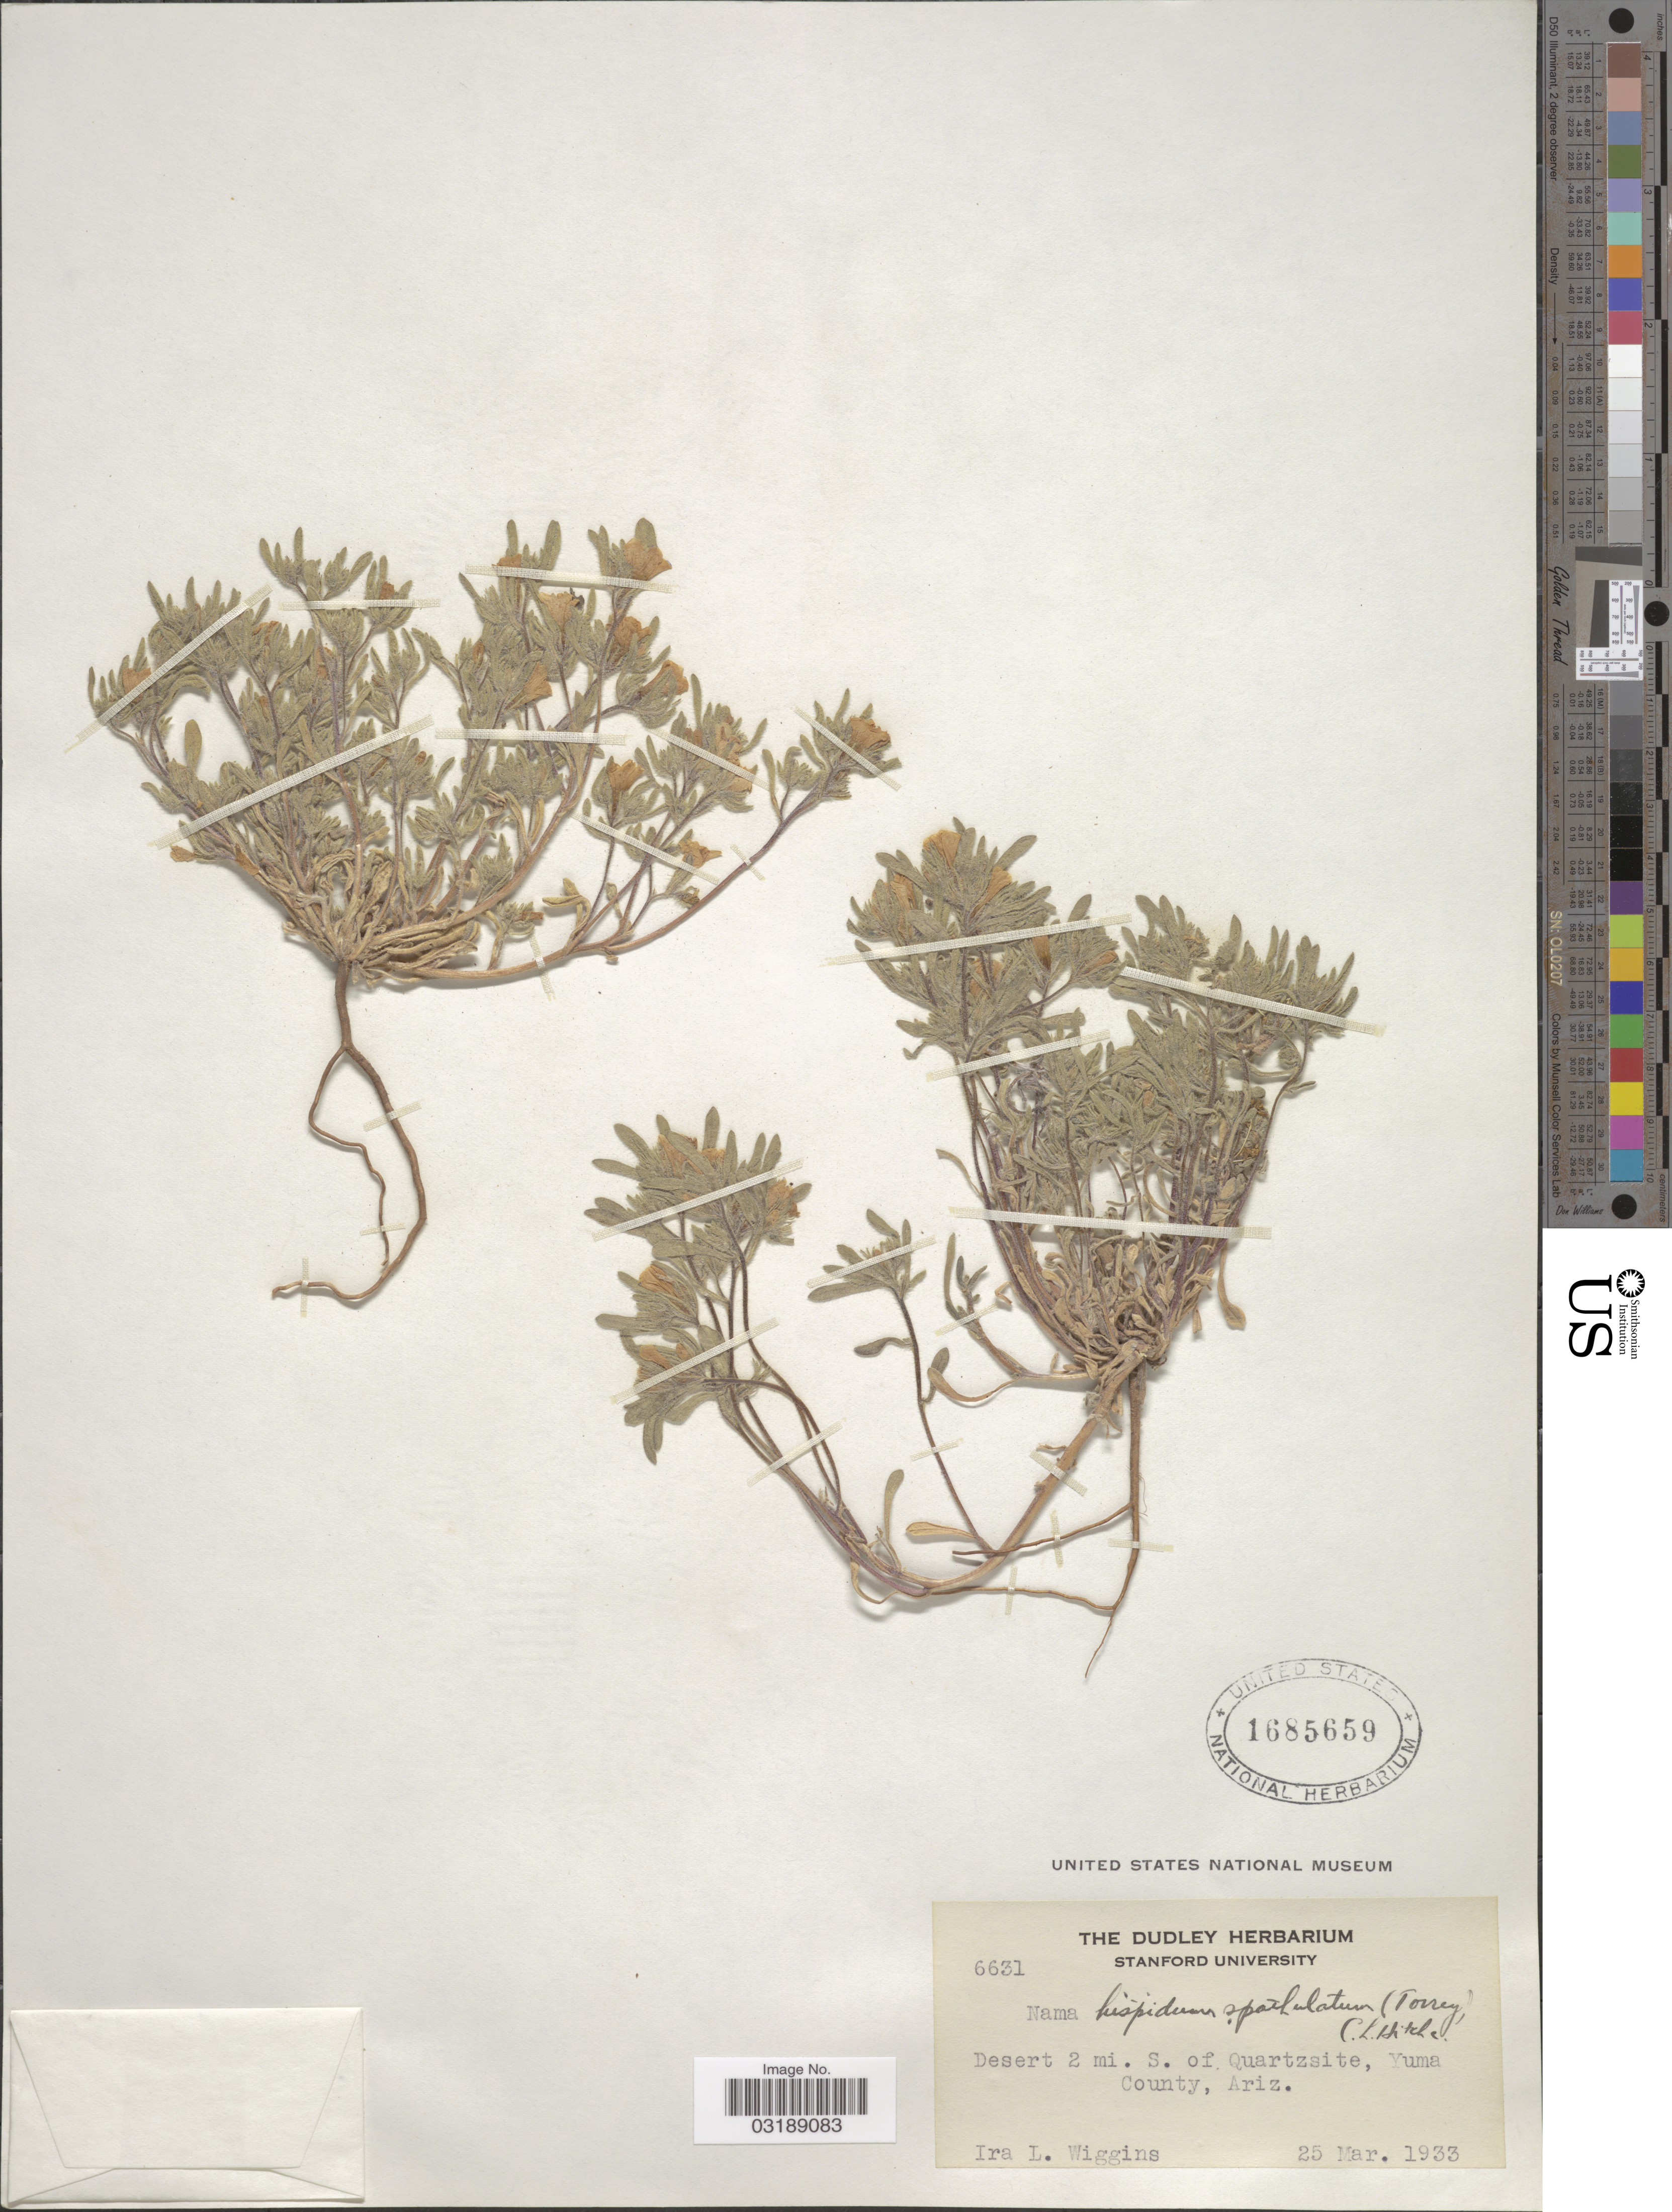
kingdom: Plantae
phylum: Tracheophyta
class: Magnoliopsida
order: Boraginales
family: Namaceae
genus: Nama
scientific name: Nama hispida var. spathulatum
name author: (Torr.) C.L. Hitchc.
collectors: I. L. Wiggins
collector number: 6631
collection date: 1933-03-25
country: United States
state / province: Arizona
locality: Desert 2 mi. S. of Quartzsite, Yuma County, Ariz.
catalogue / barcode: US 1685659